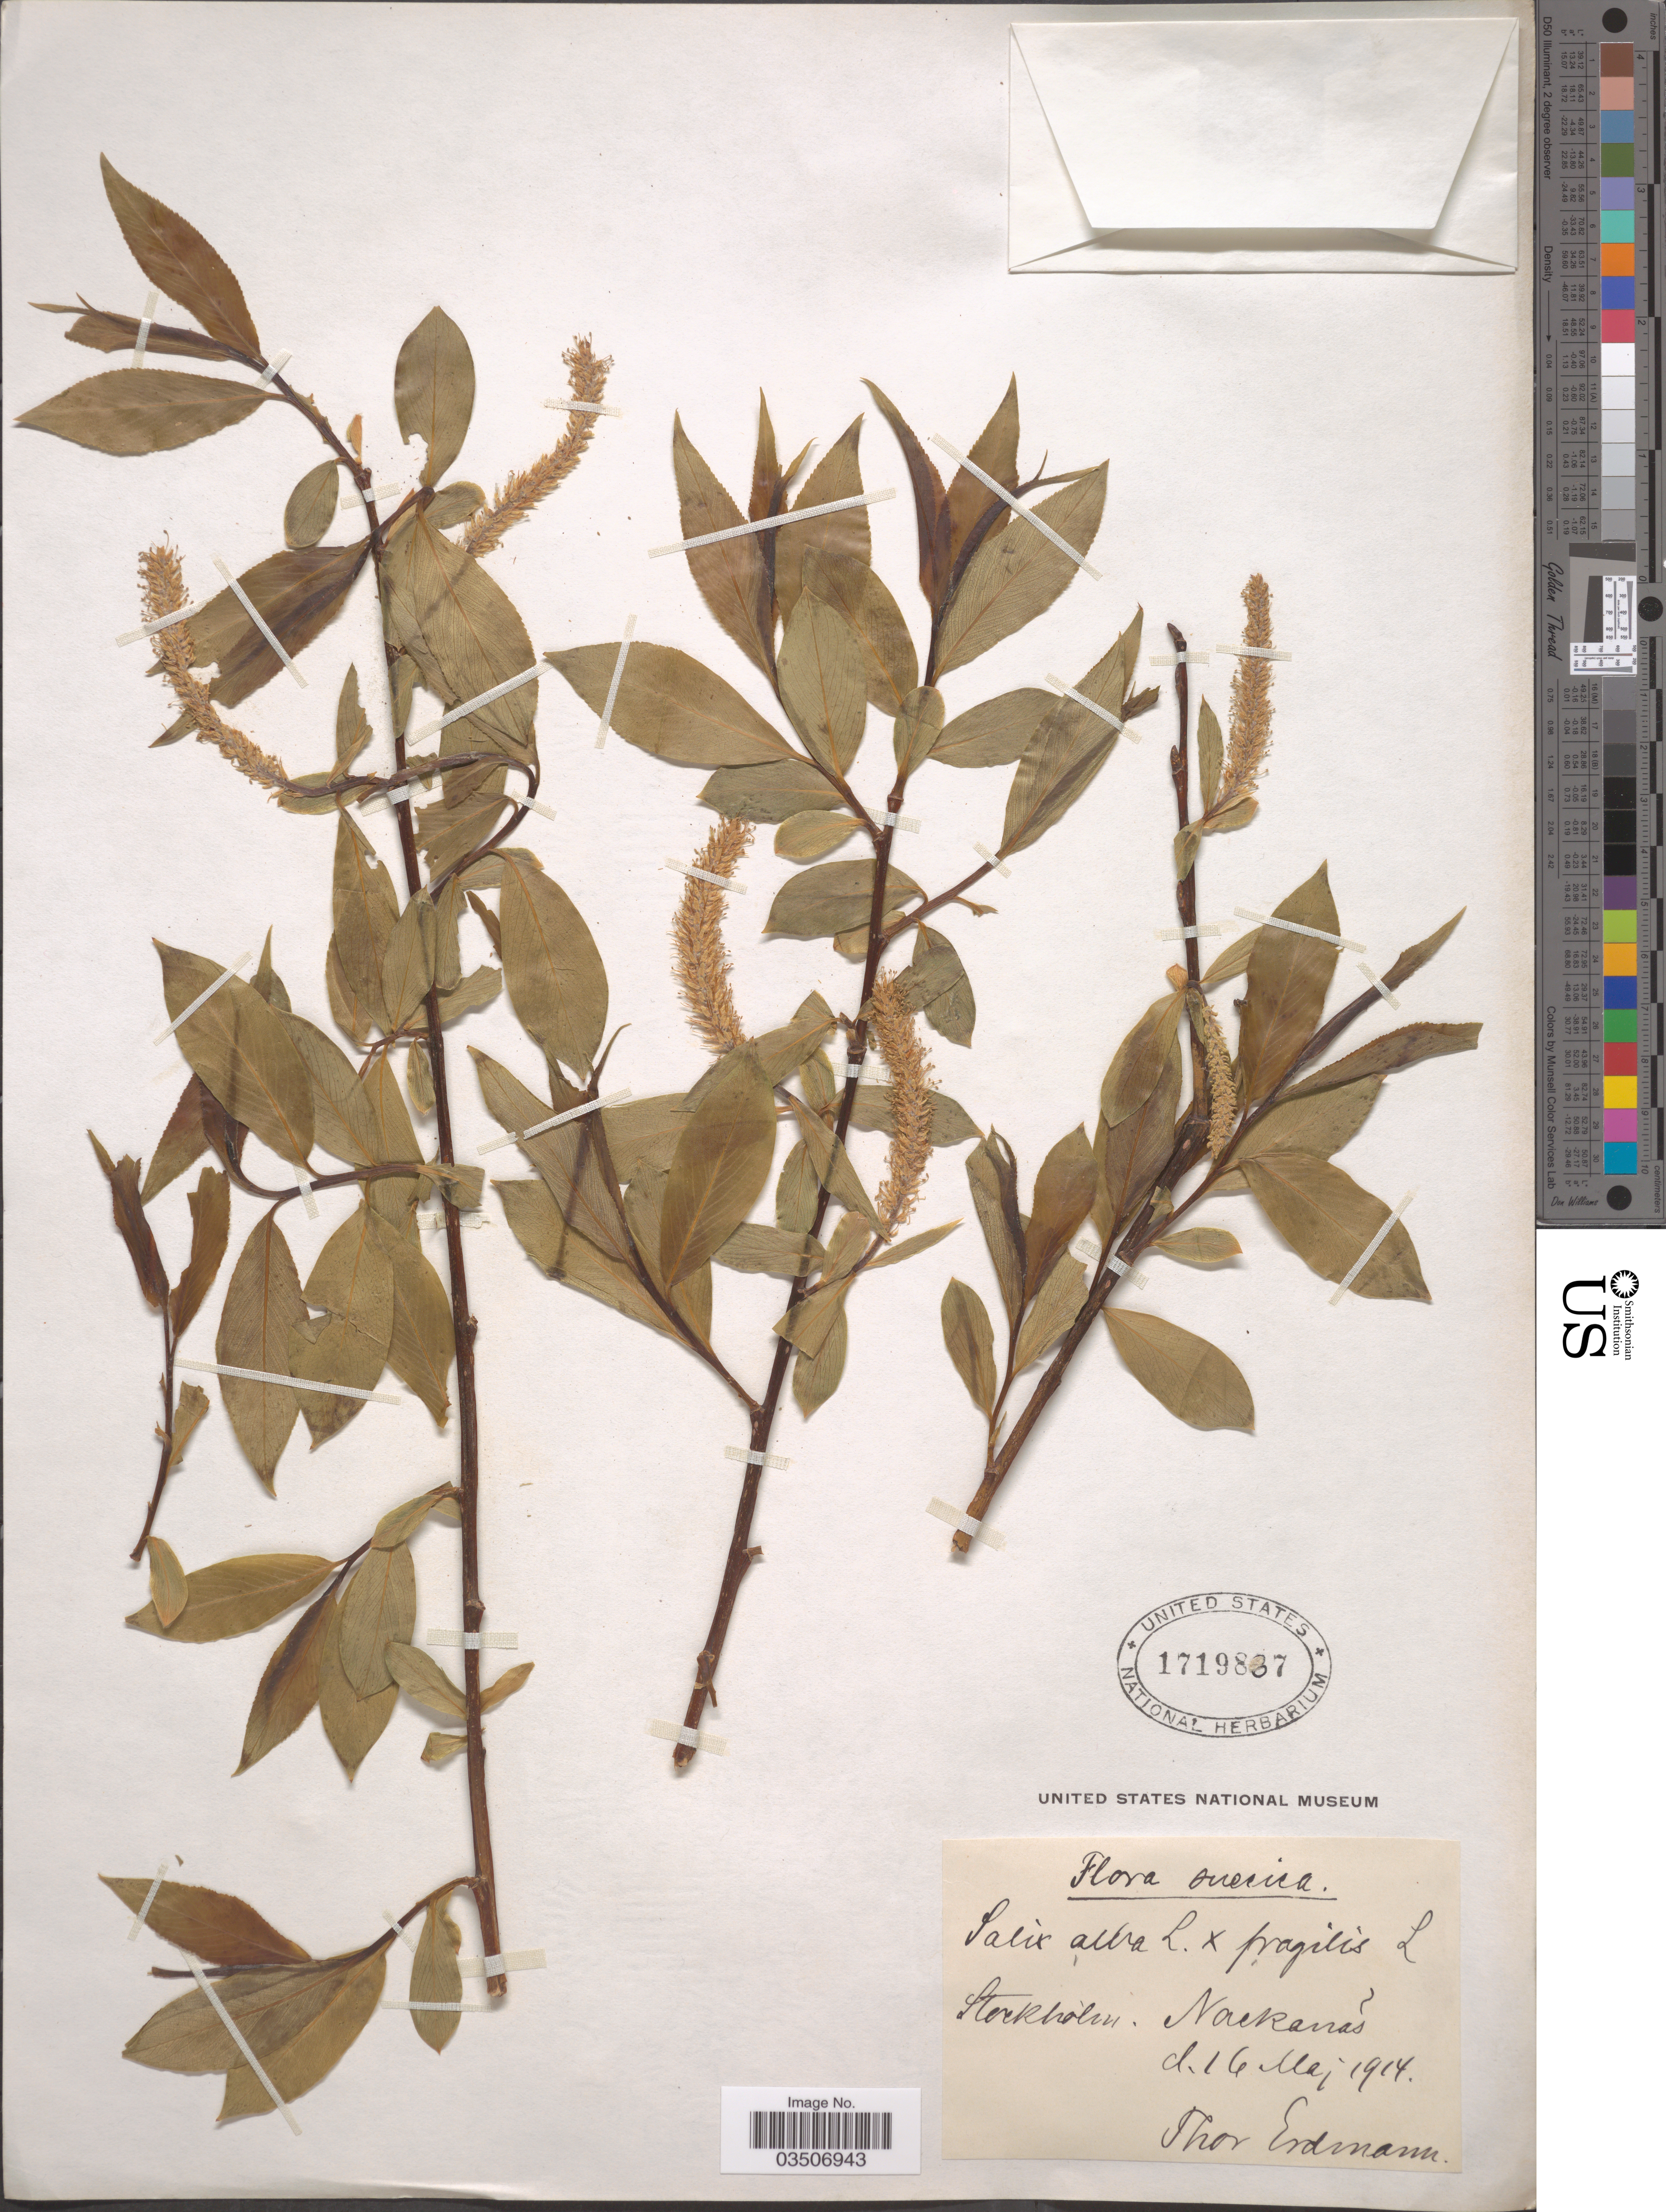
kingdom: Plantae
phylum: Tracheophyta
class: Magnoliopsida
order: Malpighiales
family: Salicaceae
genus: Salix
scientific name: Salix alba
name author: L.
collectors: T. Erdmann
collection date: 1914-05-16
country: Sweden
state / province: Stockholm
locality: Stockholm. Nackanas.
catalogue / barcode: US 1719837